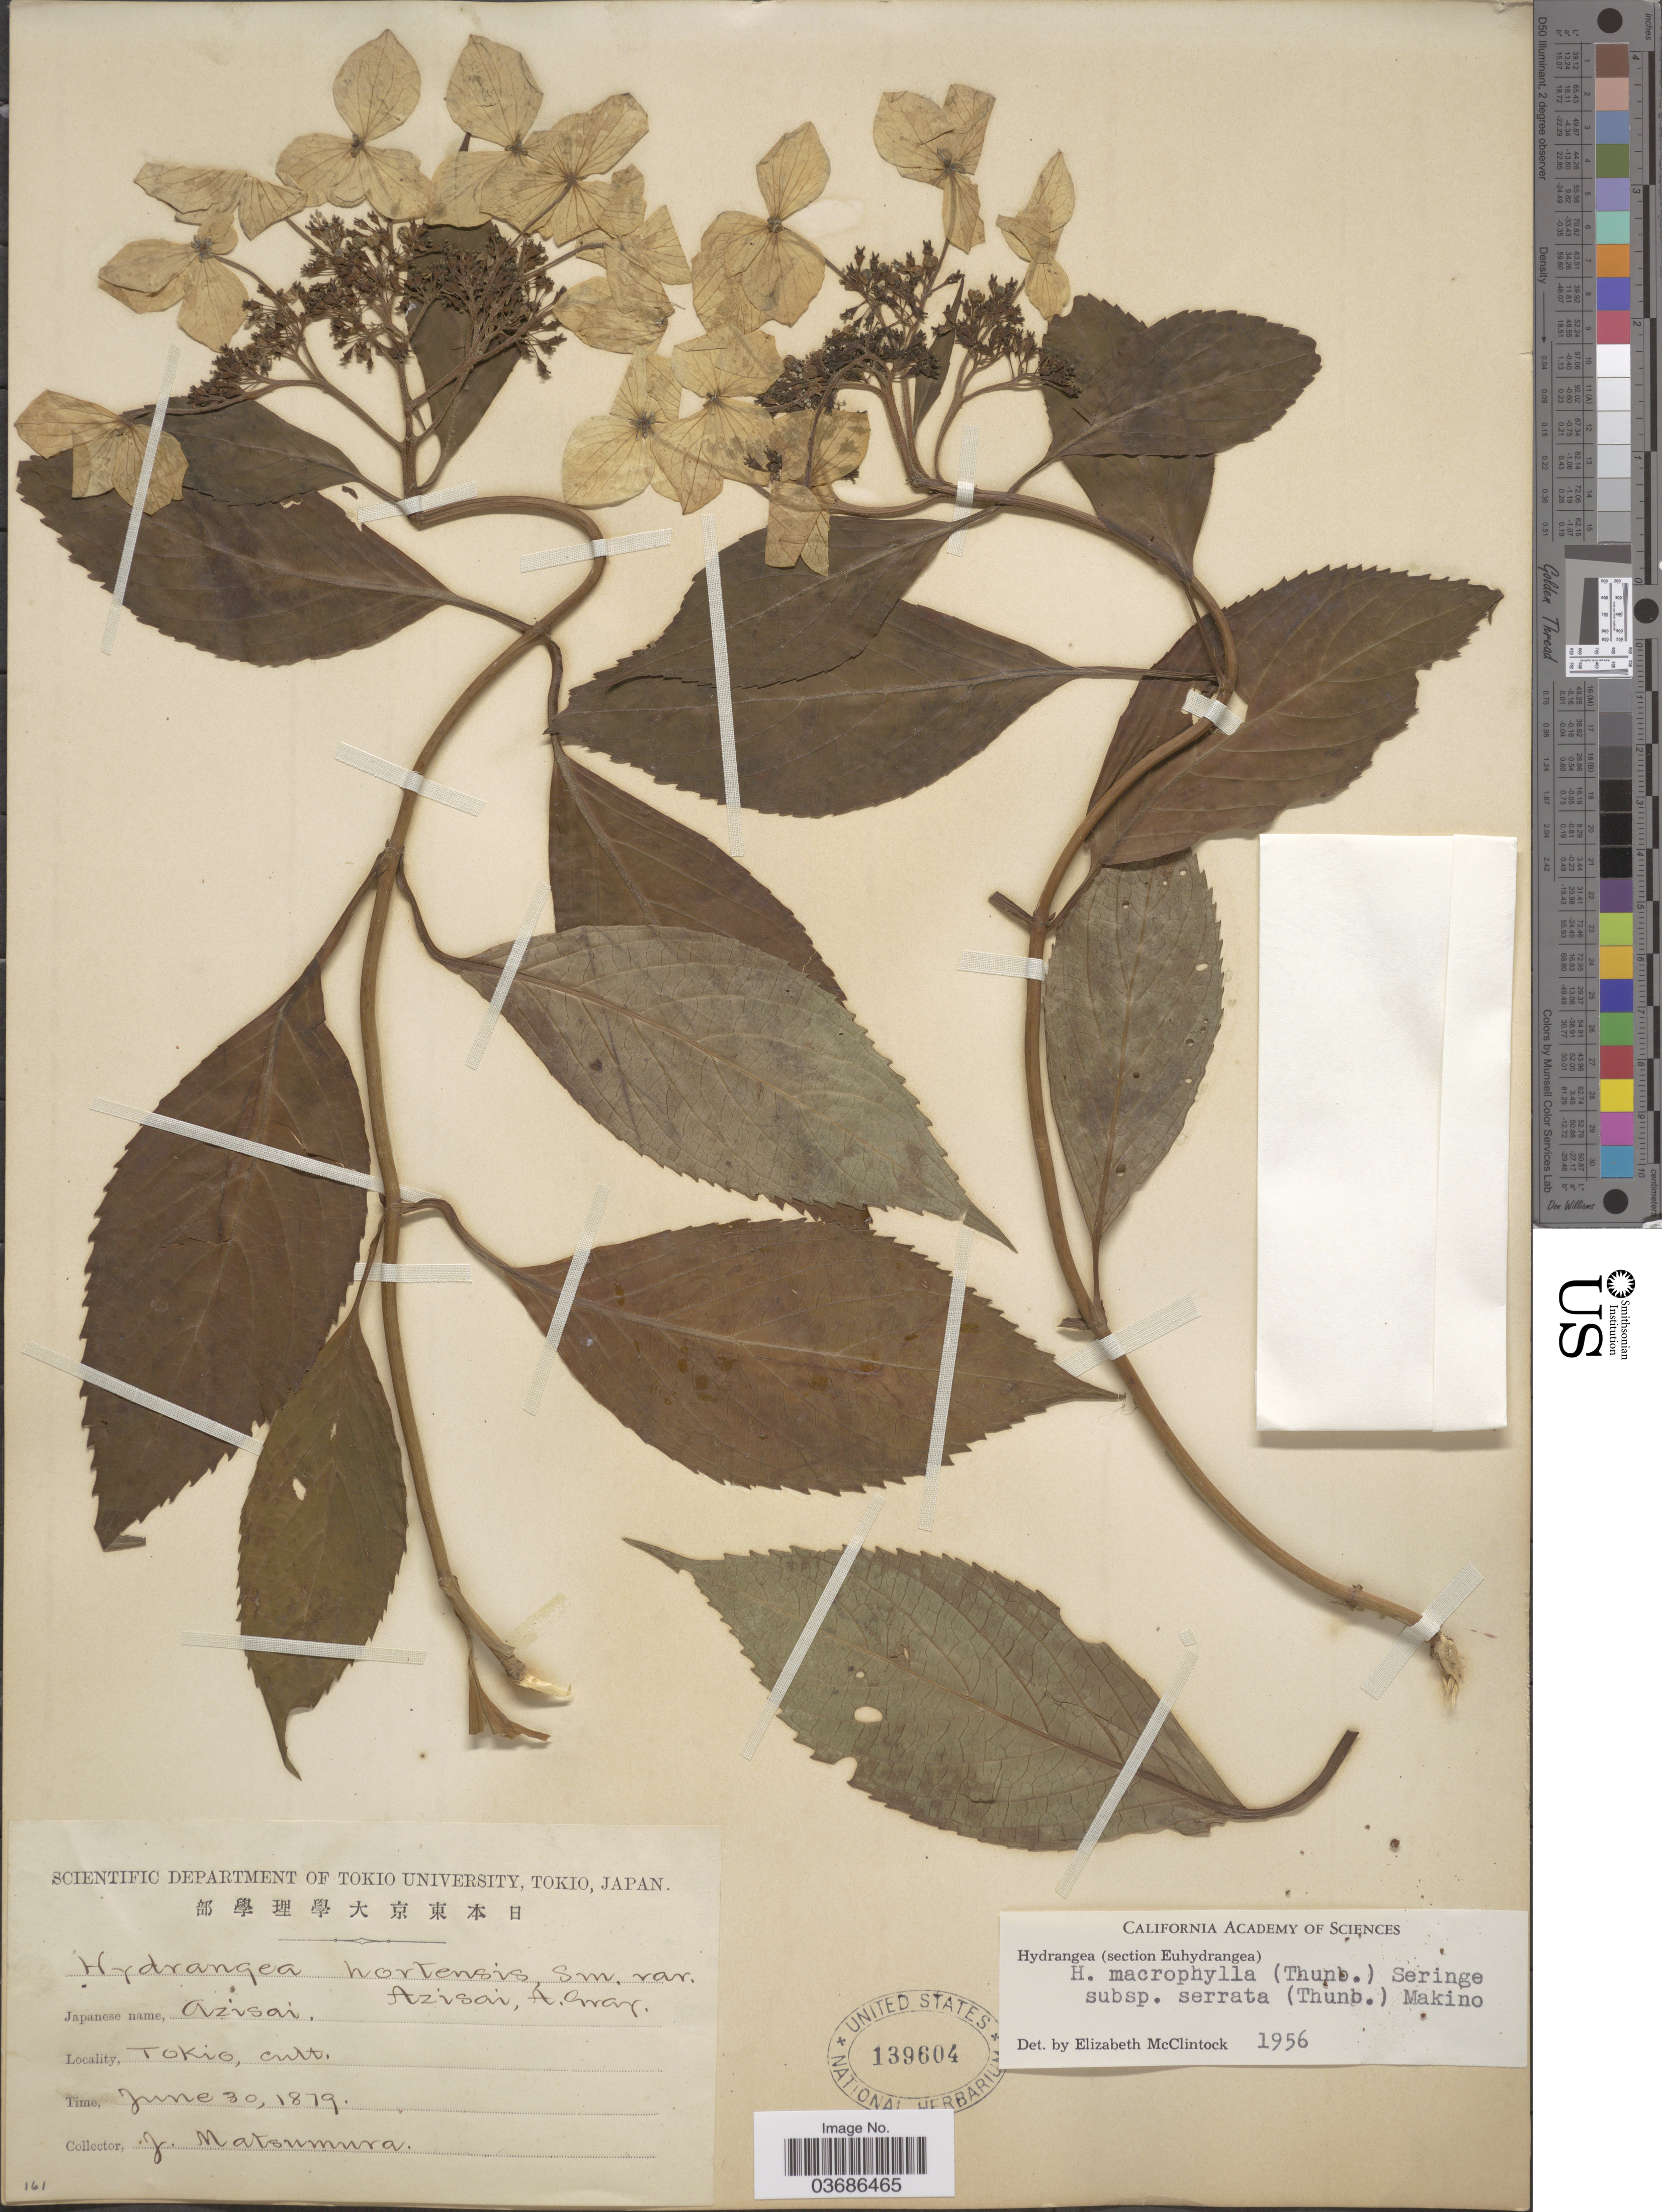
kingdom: Plantae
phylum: Tracheophyta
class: Magnoliopsida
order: Cornales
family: Hydrangeaceae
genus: Hydrangea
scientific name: Hydrangea macrophylla subsp. serrata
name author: (Thunb.) Makino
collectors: J. Matsumura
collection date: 1879-06-30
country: Japan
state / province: Tokyo, Federal City of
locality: Tokio.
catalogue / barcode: US 139604